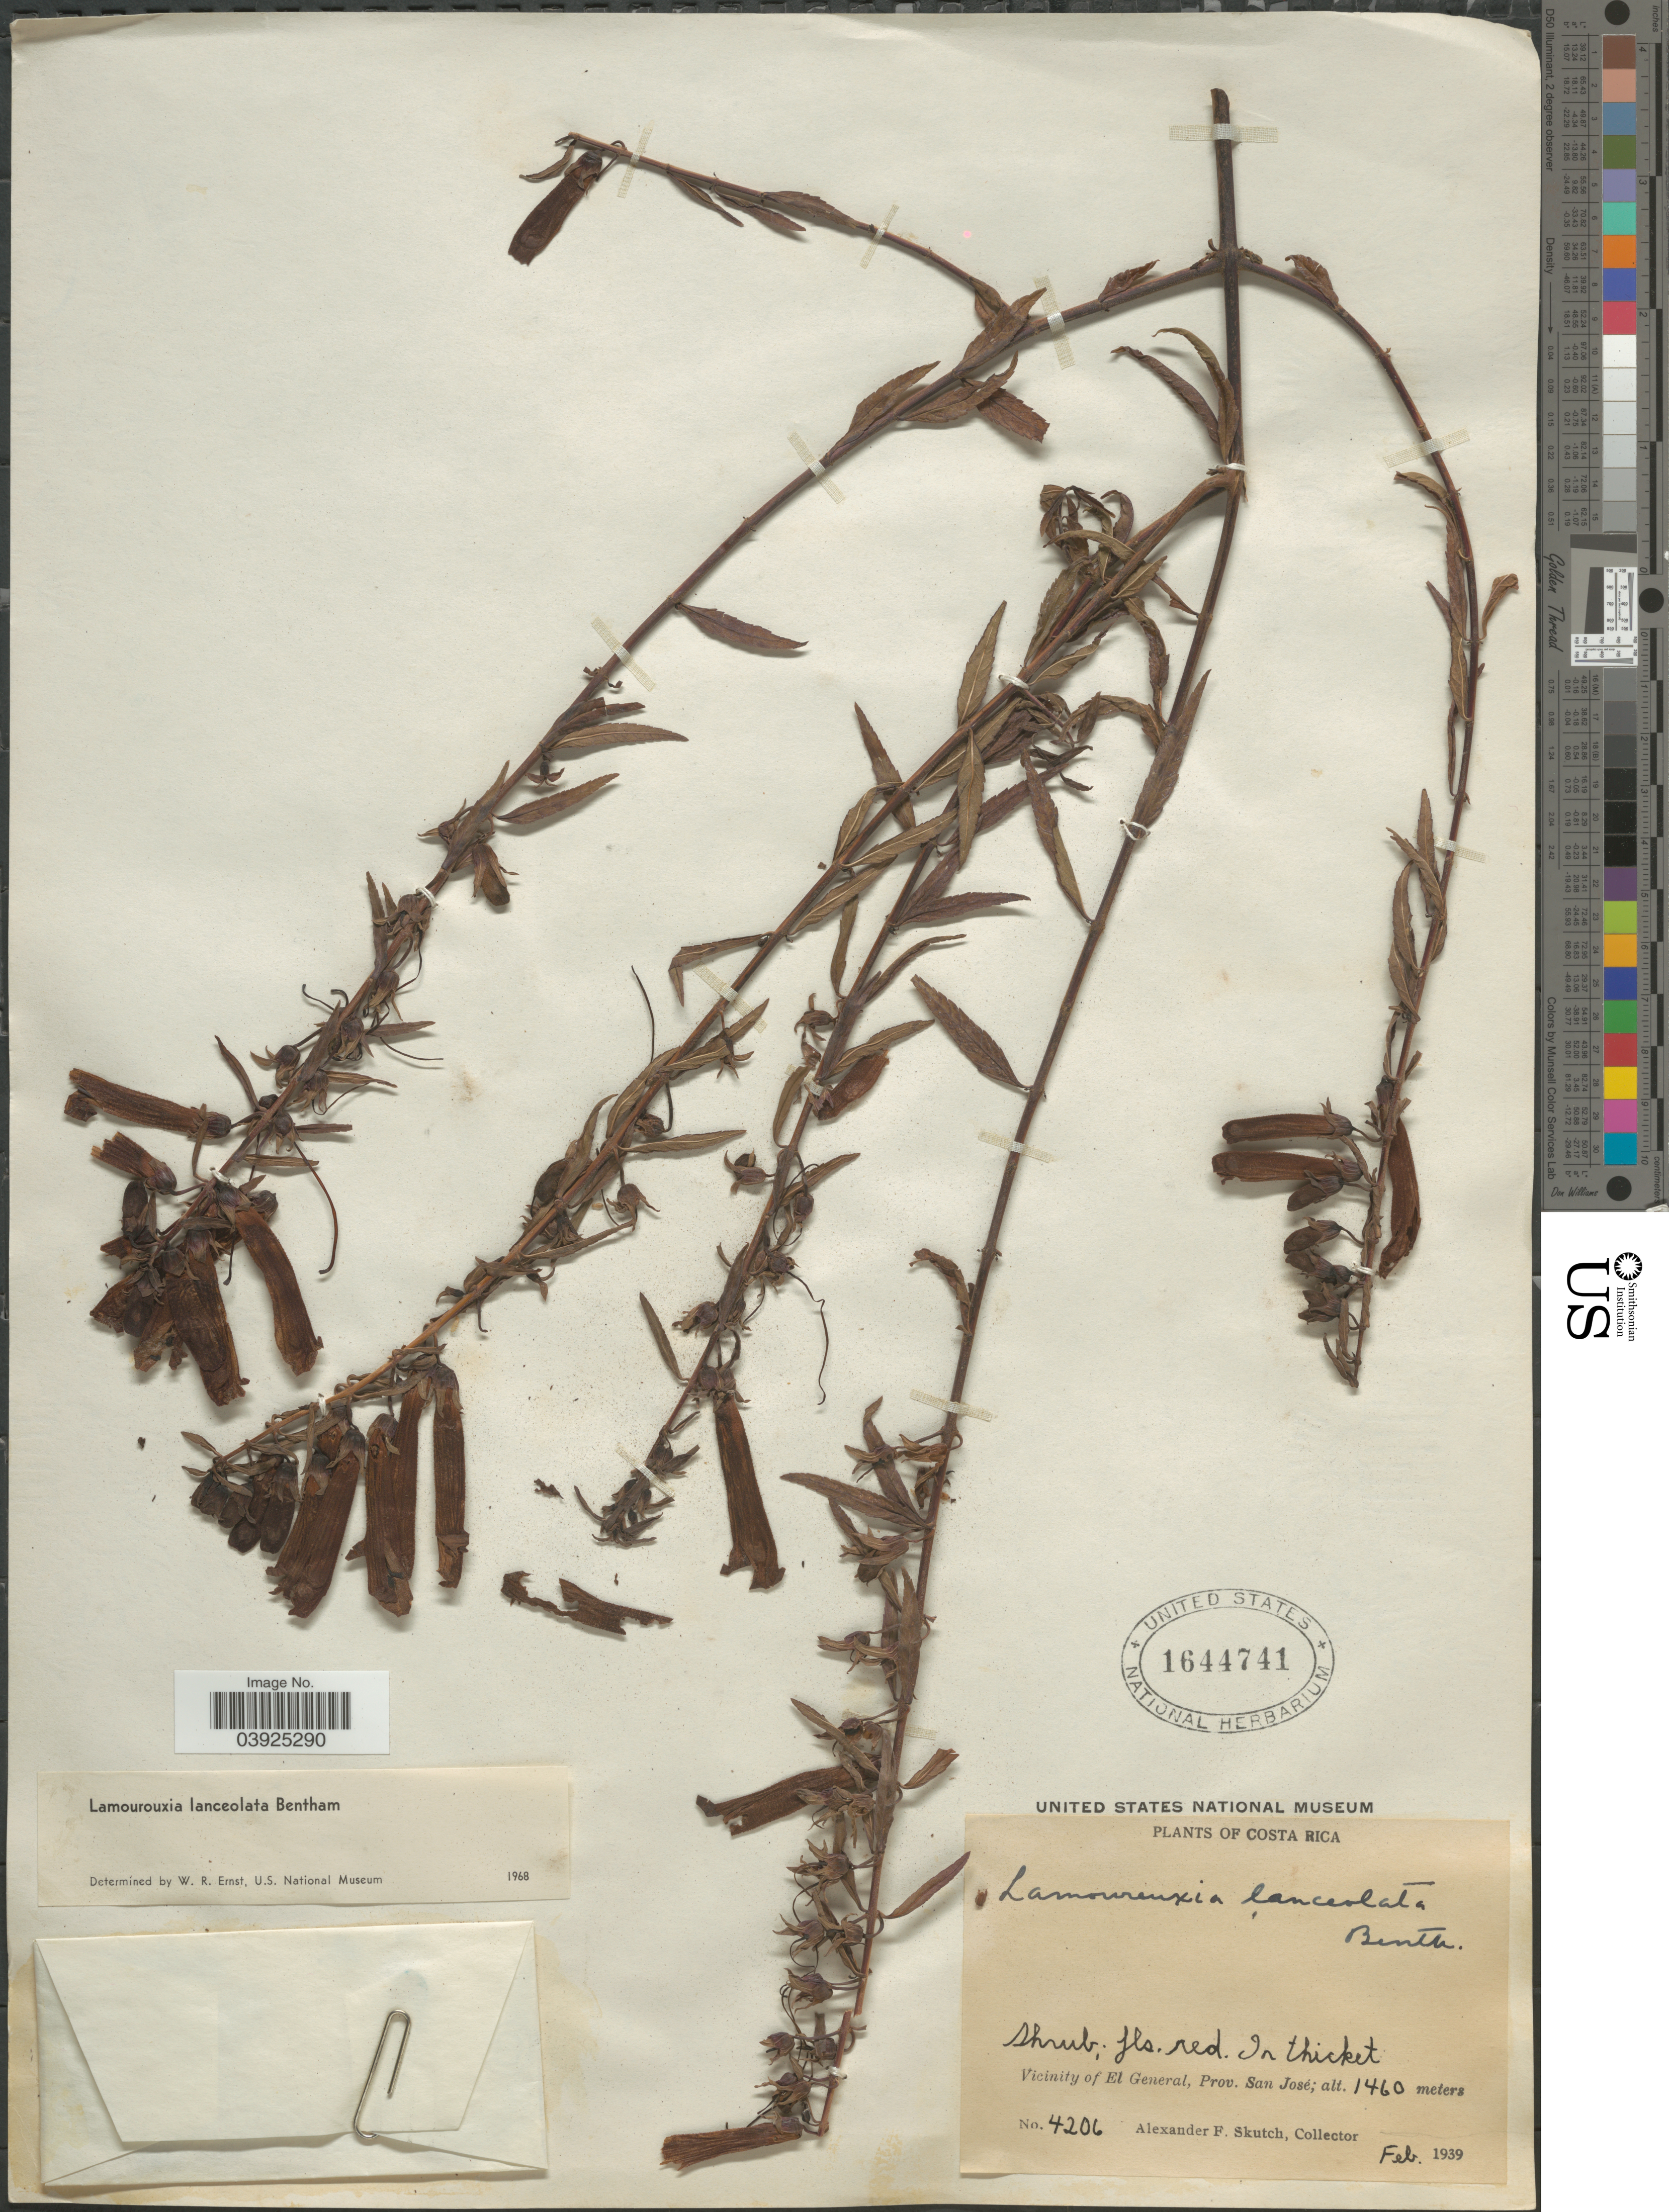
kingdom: Plantae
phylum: Tracheophyta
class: Magnoliopsida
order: Lamiales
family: Orobanchaceae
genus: Lamourouxia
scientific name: Lamourouxia lanceolata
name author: Benth.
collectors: A. F. Skutch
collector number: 4206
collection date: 1939-02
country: Costa Rica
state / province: San José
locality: Vicinity of El General.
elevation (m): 1460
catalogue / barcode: US 1644741